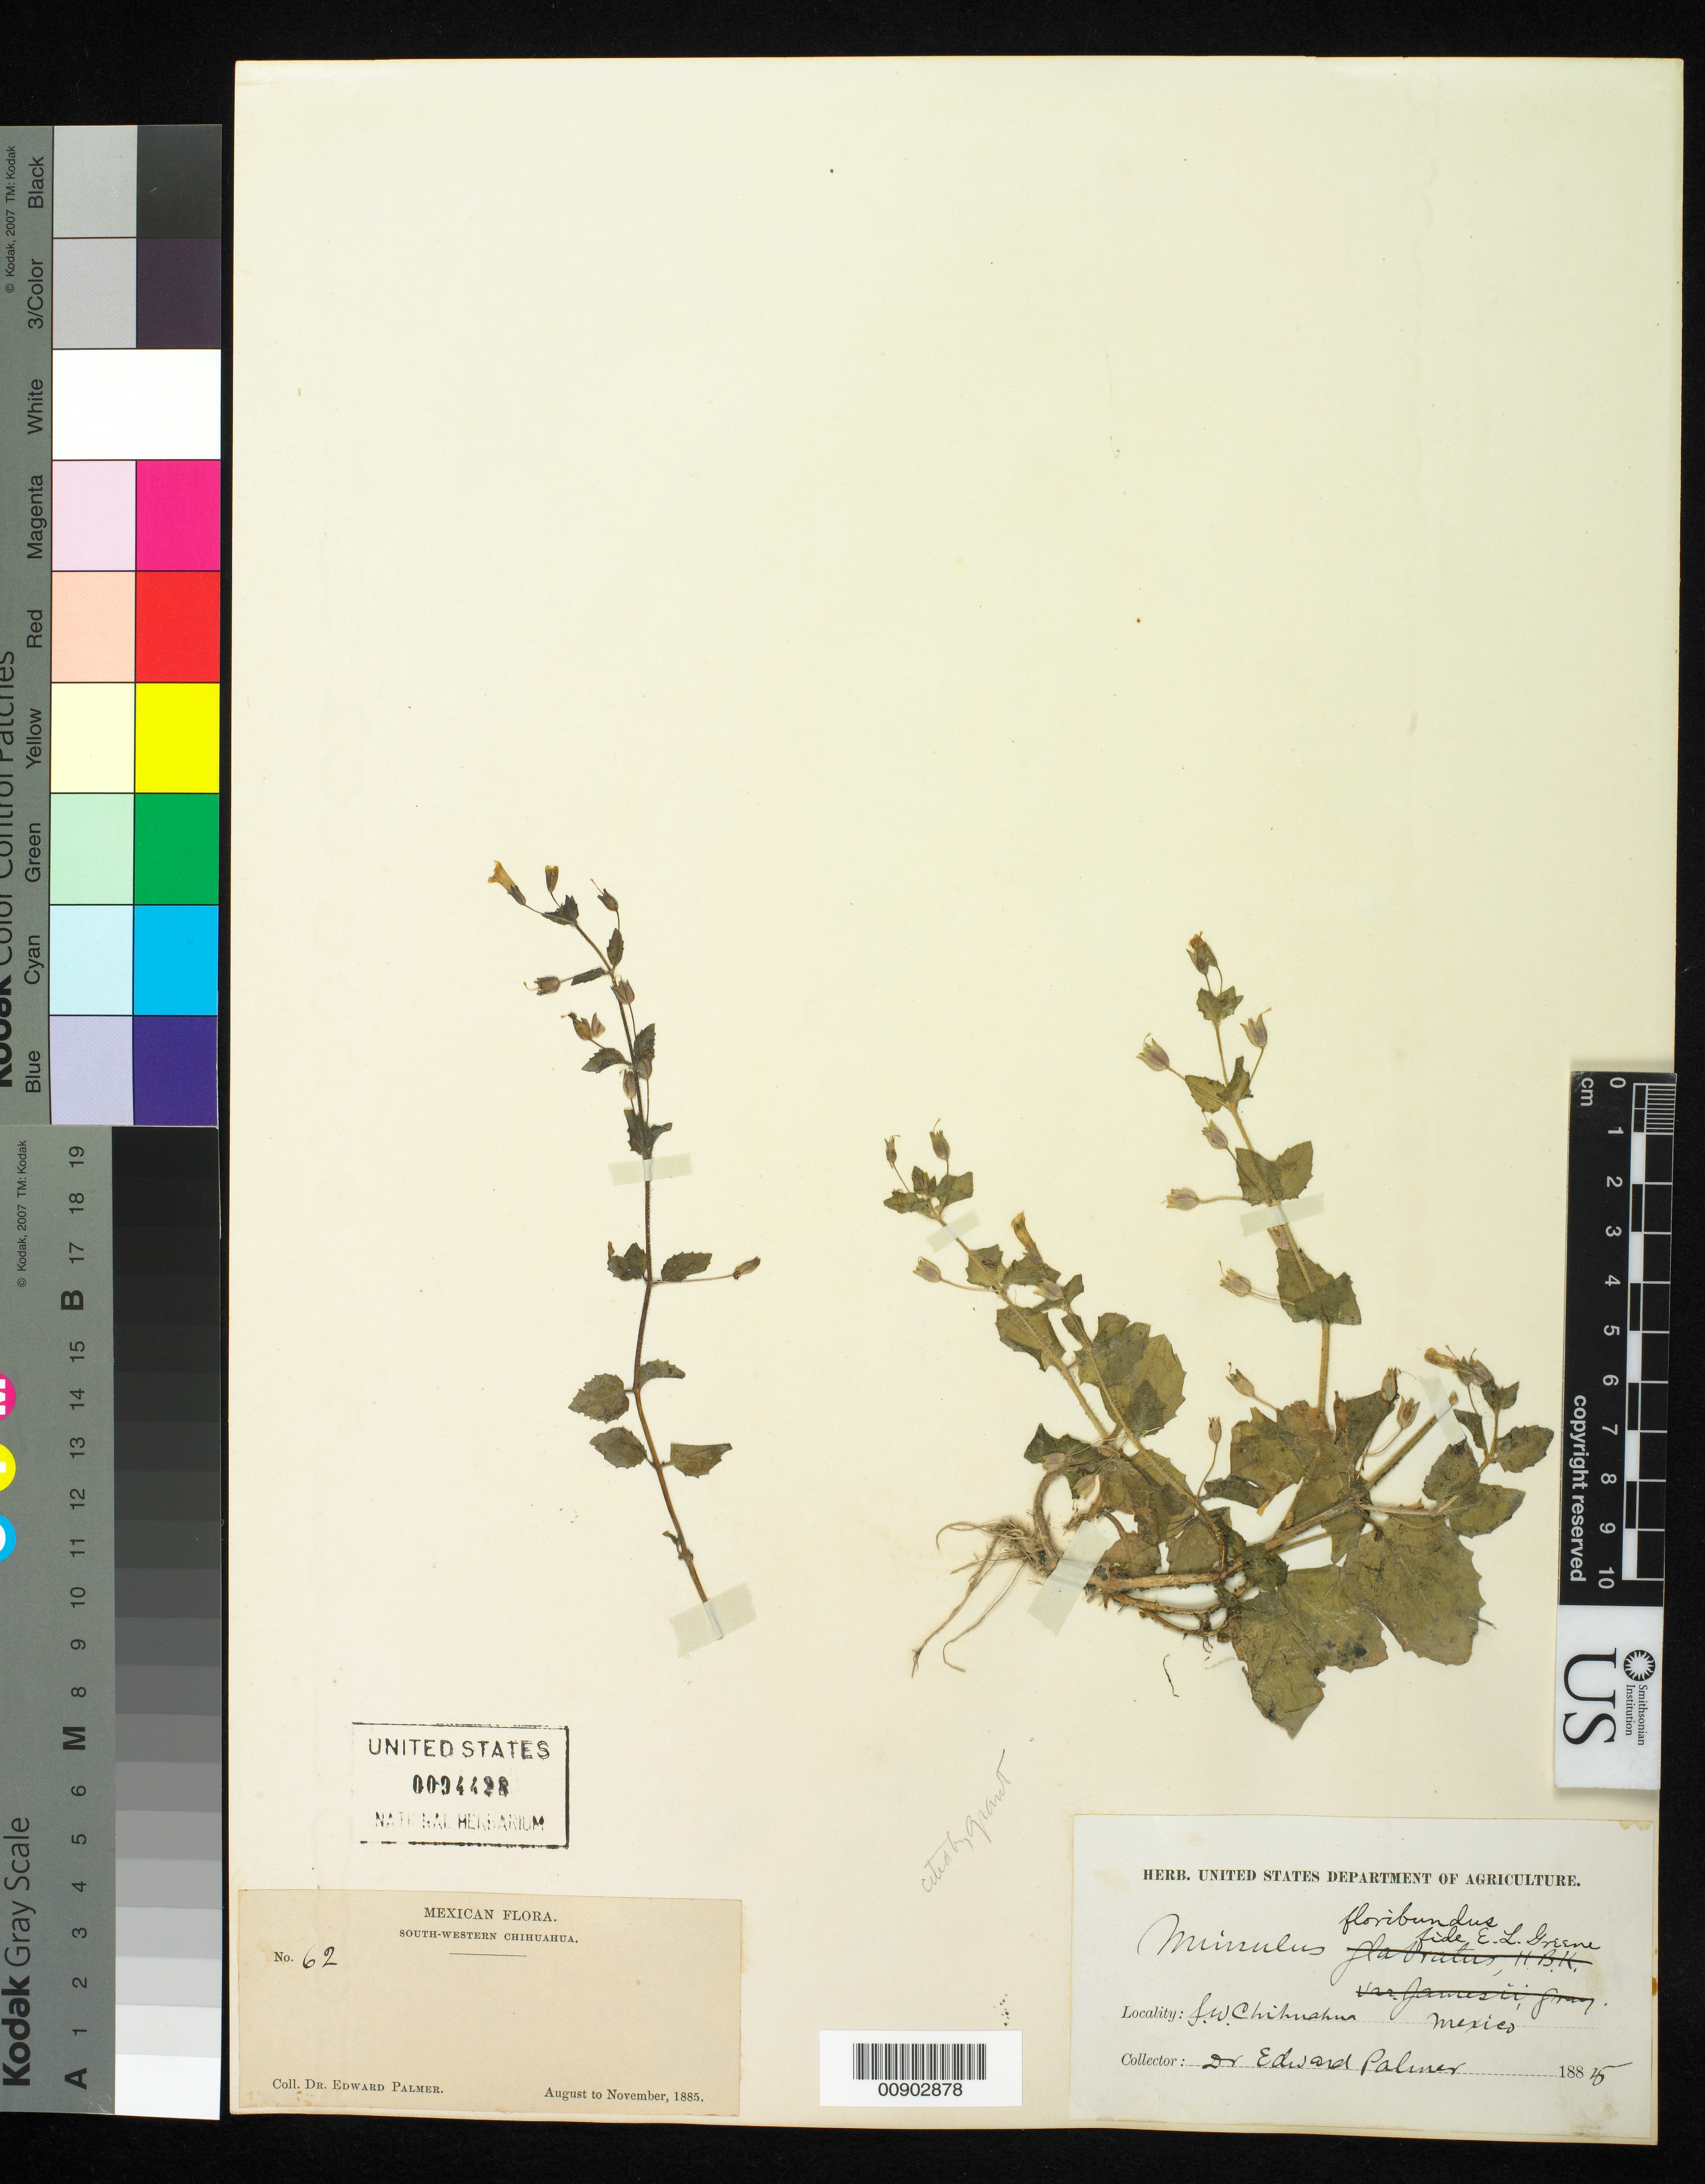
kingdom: Plantae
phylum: Tracheophyta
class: Magnoliopsida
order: Lamiales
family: Phrymaceae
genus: Mimulus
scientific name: Mimulus floribundus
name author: Douglas ex Lindl.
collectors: E. Palmer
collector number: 62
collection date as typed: Aug 1885 to -- Nov 1885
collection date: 1885-08/1885-11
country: Mexico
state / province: Chihuahua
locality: South-Western Chihuahua.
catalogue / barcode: US 94428